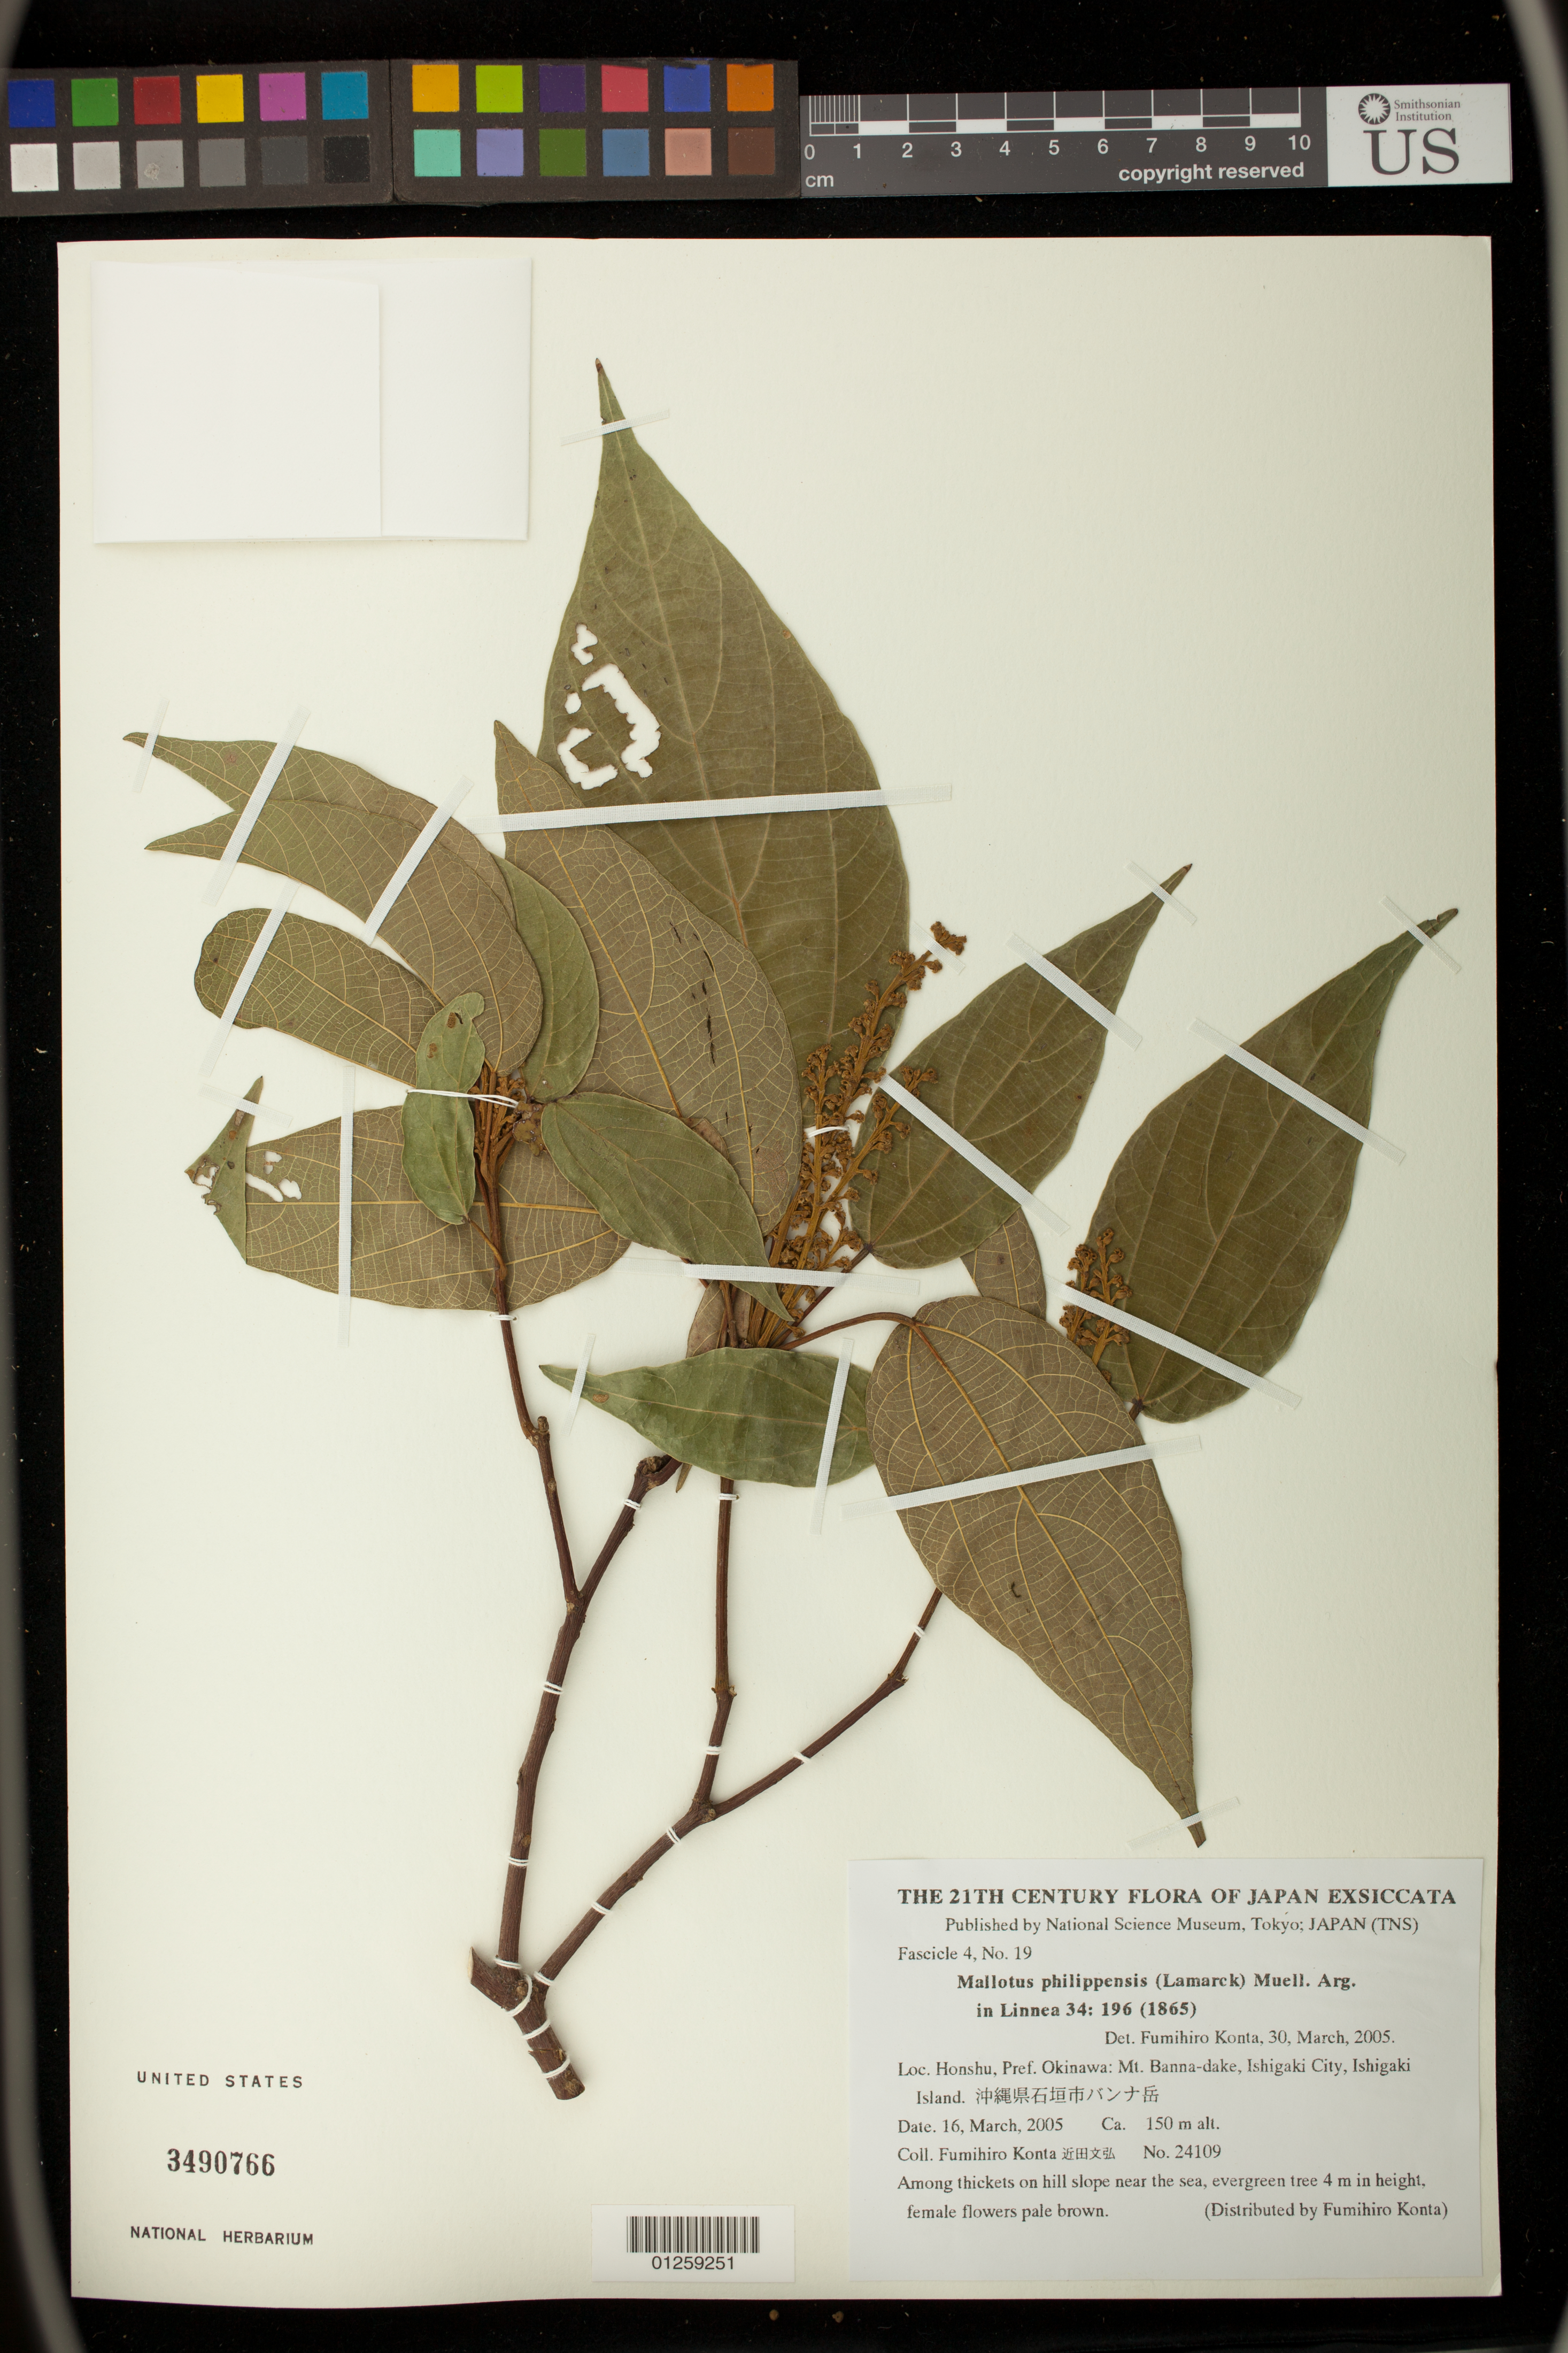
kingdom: Plantae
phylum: Tracheophyta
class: Magnoliopsida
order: Malpighiales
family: Euphorbiaceae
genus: Mallotus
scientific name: Mallotus philippensis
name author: (Lam.) Müll. Arg.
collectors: F. Konta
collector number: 24109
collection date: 2005-03-16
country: Japan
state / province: Okinawa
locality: Honshu,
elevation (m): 150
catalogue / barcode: US 3490766